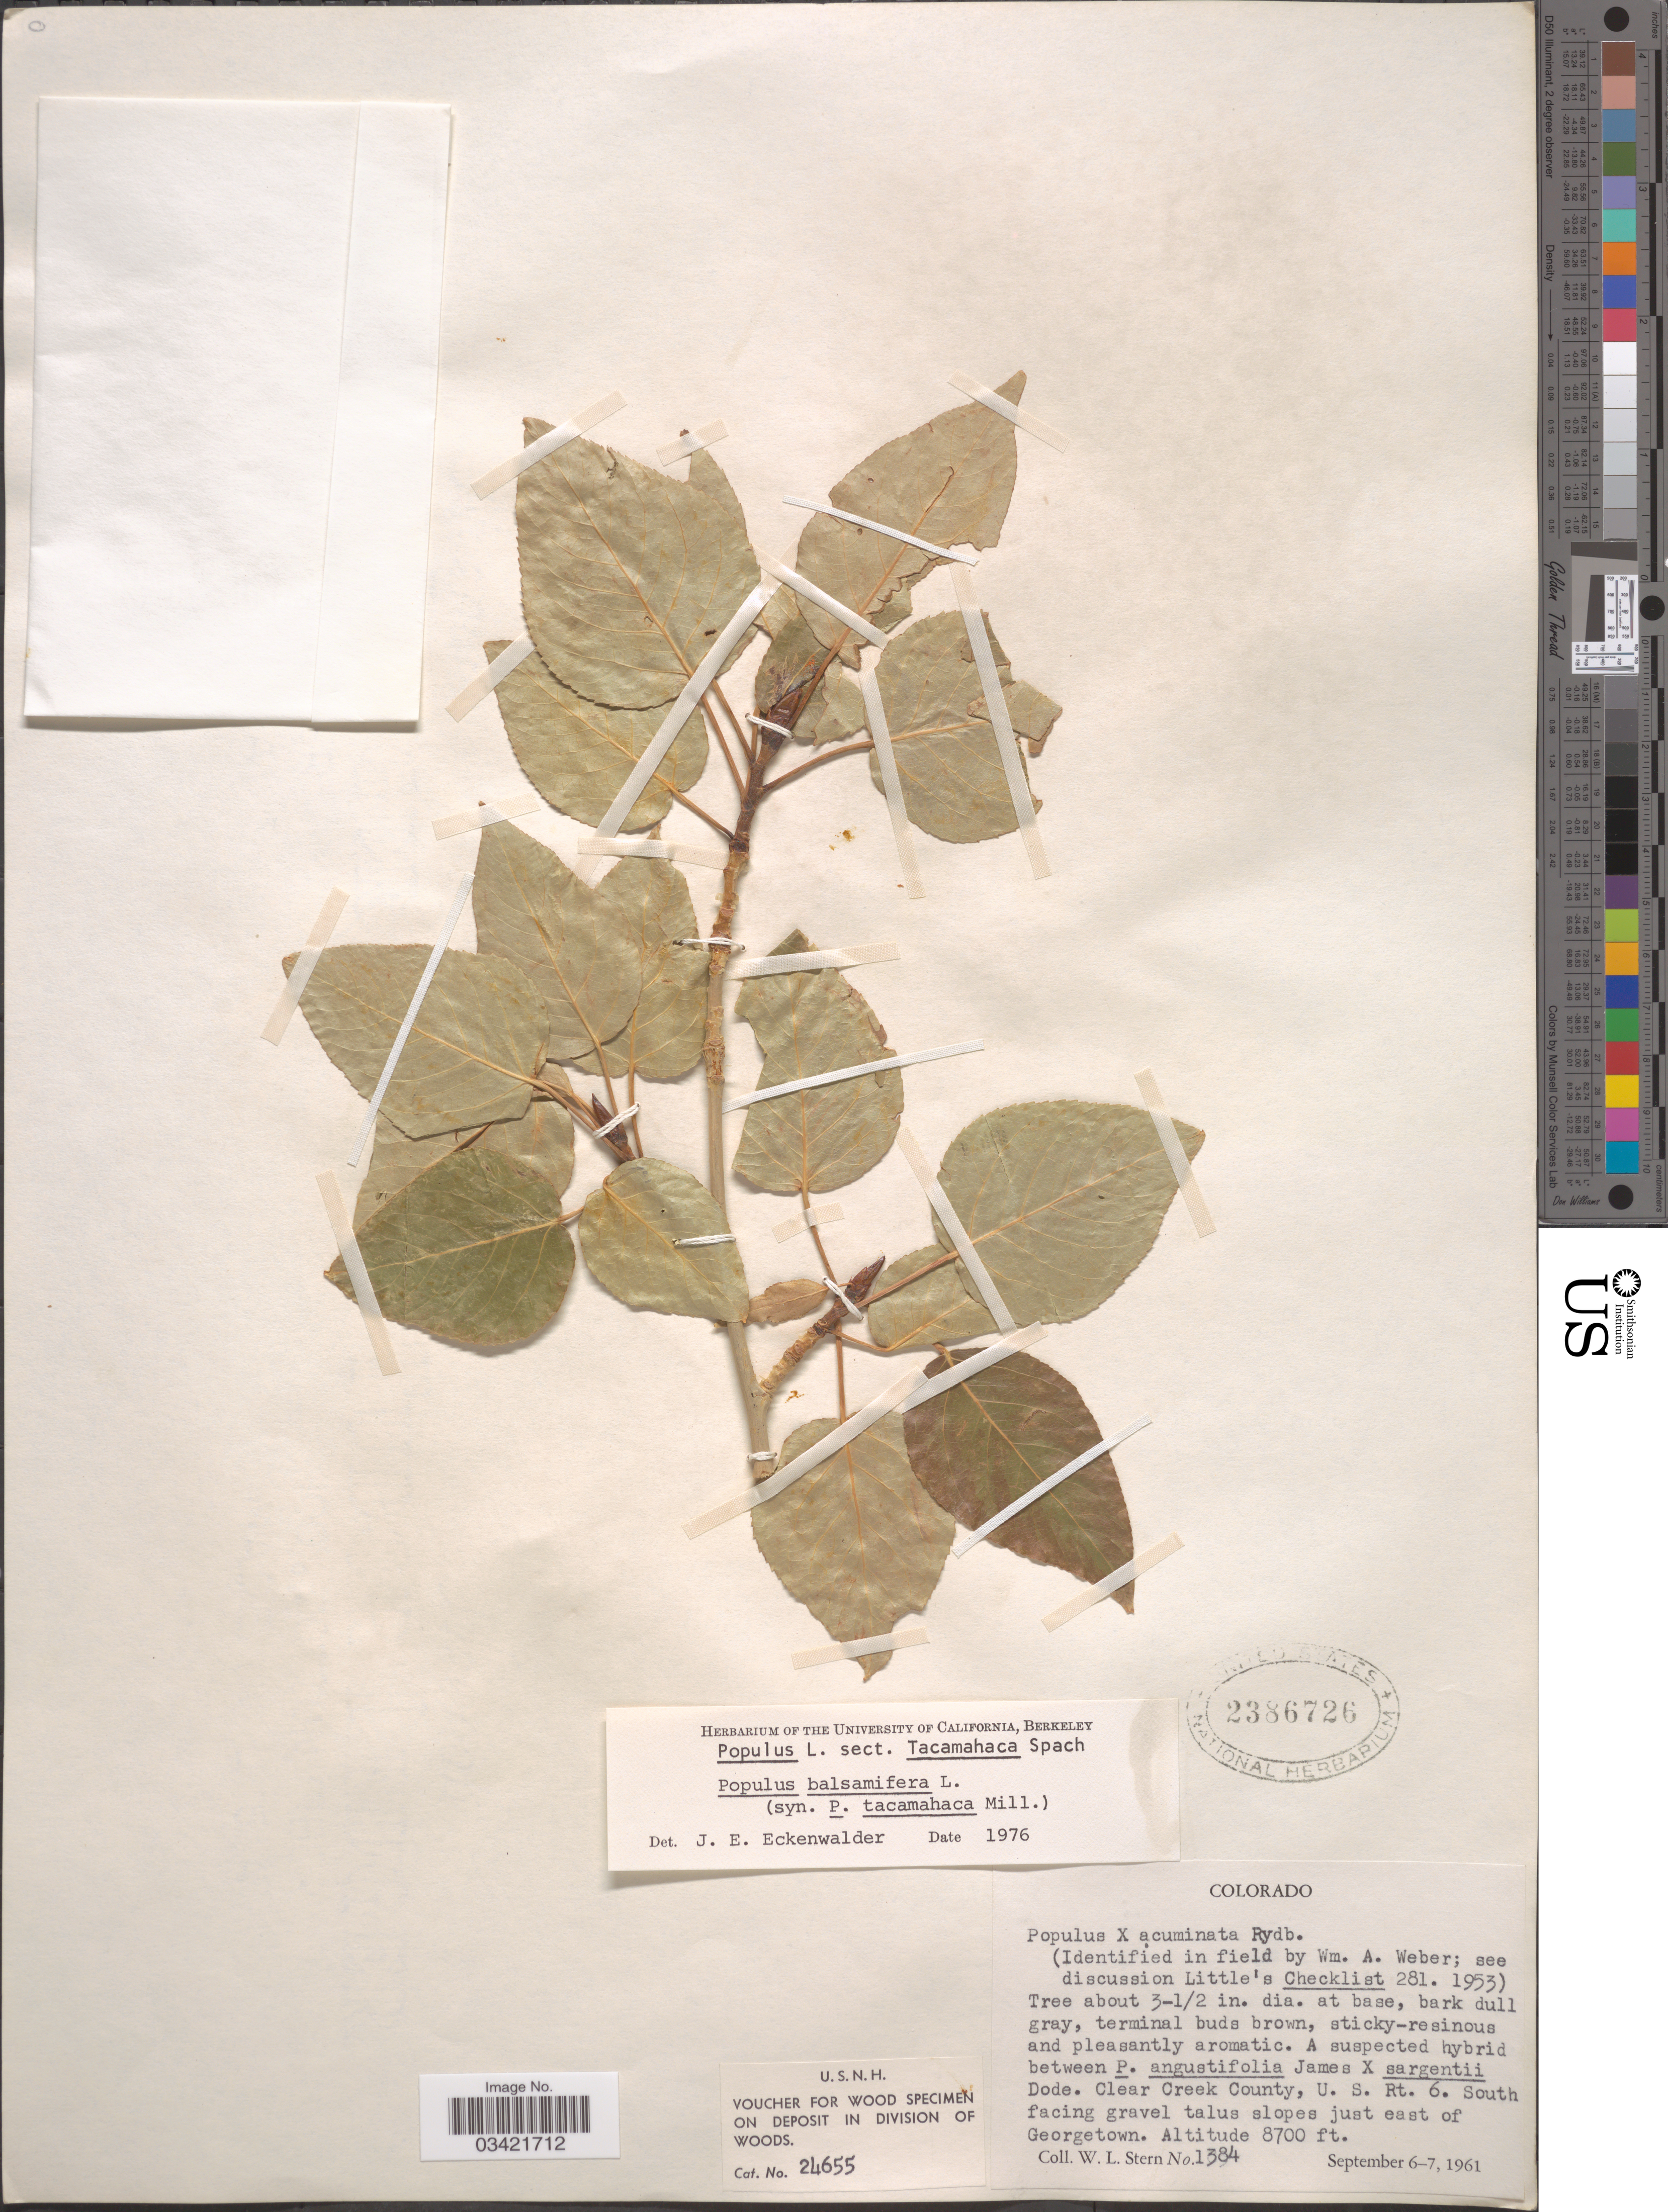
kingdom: Plantae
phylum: Tracheophyta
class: Magnoliopsida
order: Malpighiales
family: Salicaceae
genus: Populus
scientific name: Populus balsamifera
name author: L.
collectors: W. L. Stern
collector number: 1384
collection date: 1961-09-06/1961-09-07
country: United States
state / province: Colorado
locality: Dode. Clear Creek County, U.S. Rt. 6. South facing gravel talus slopes just east of Georgetown.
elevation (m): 2652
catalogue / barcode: US 2386726